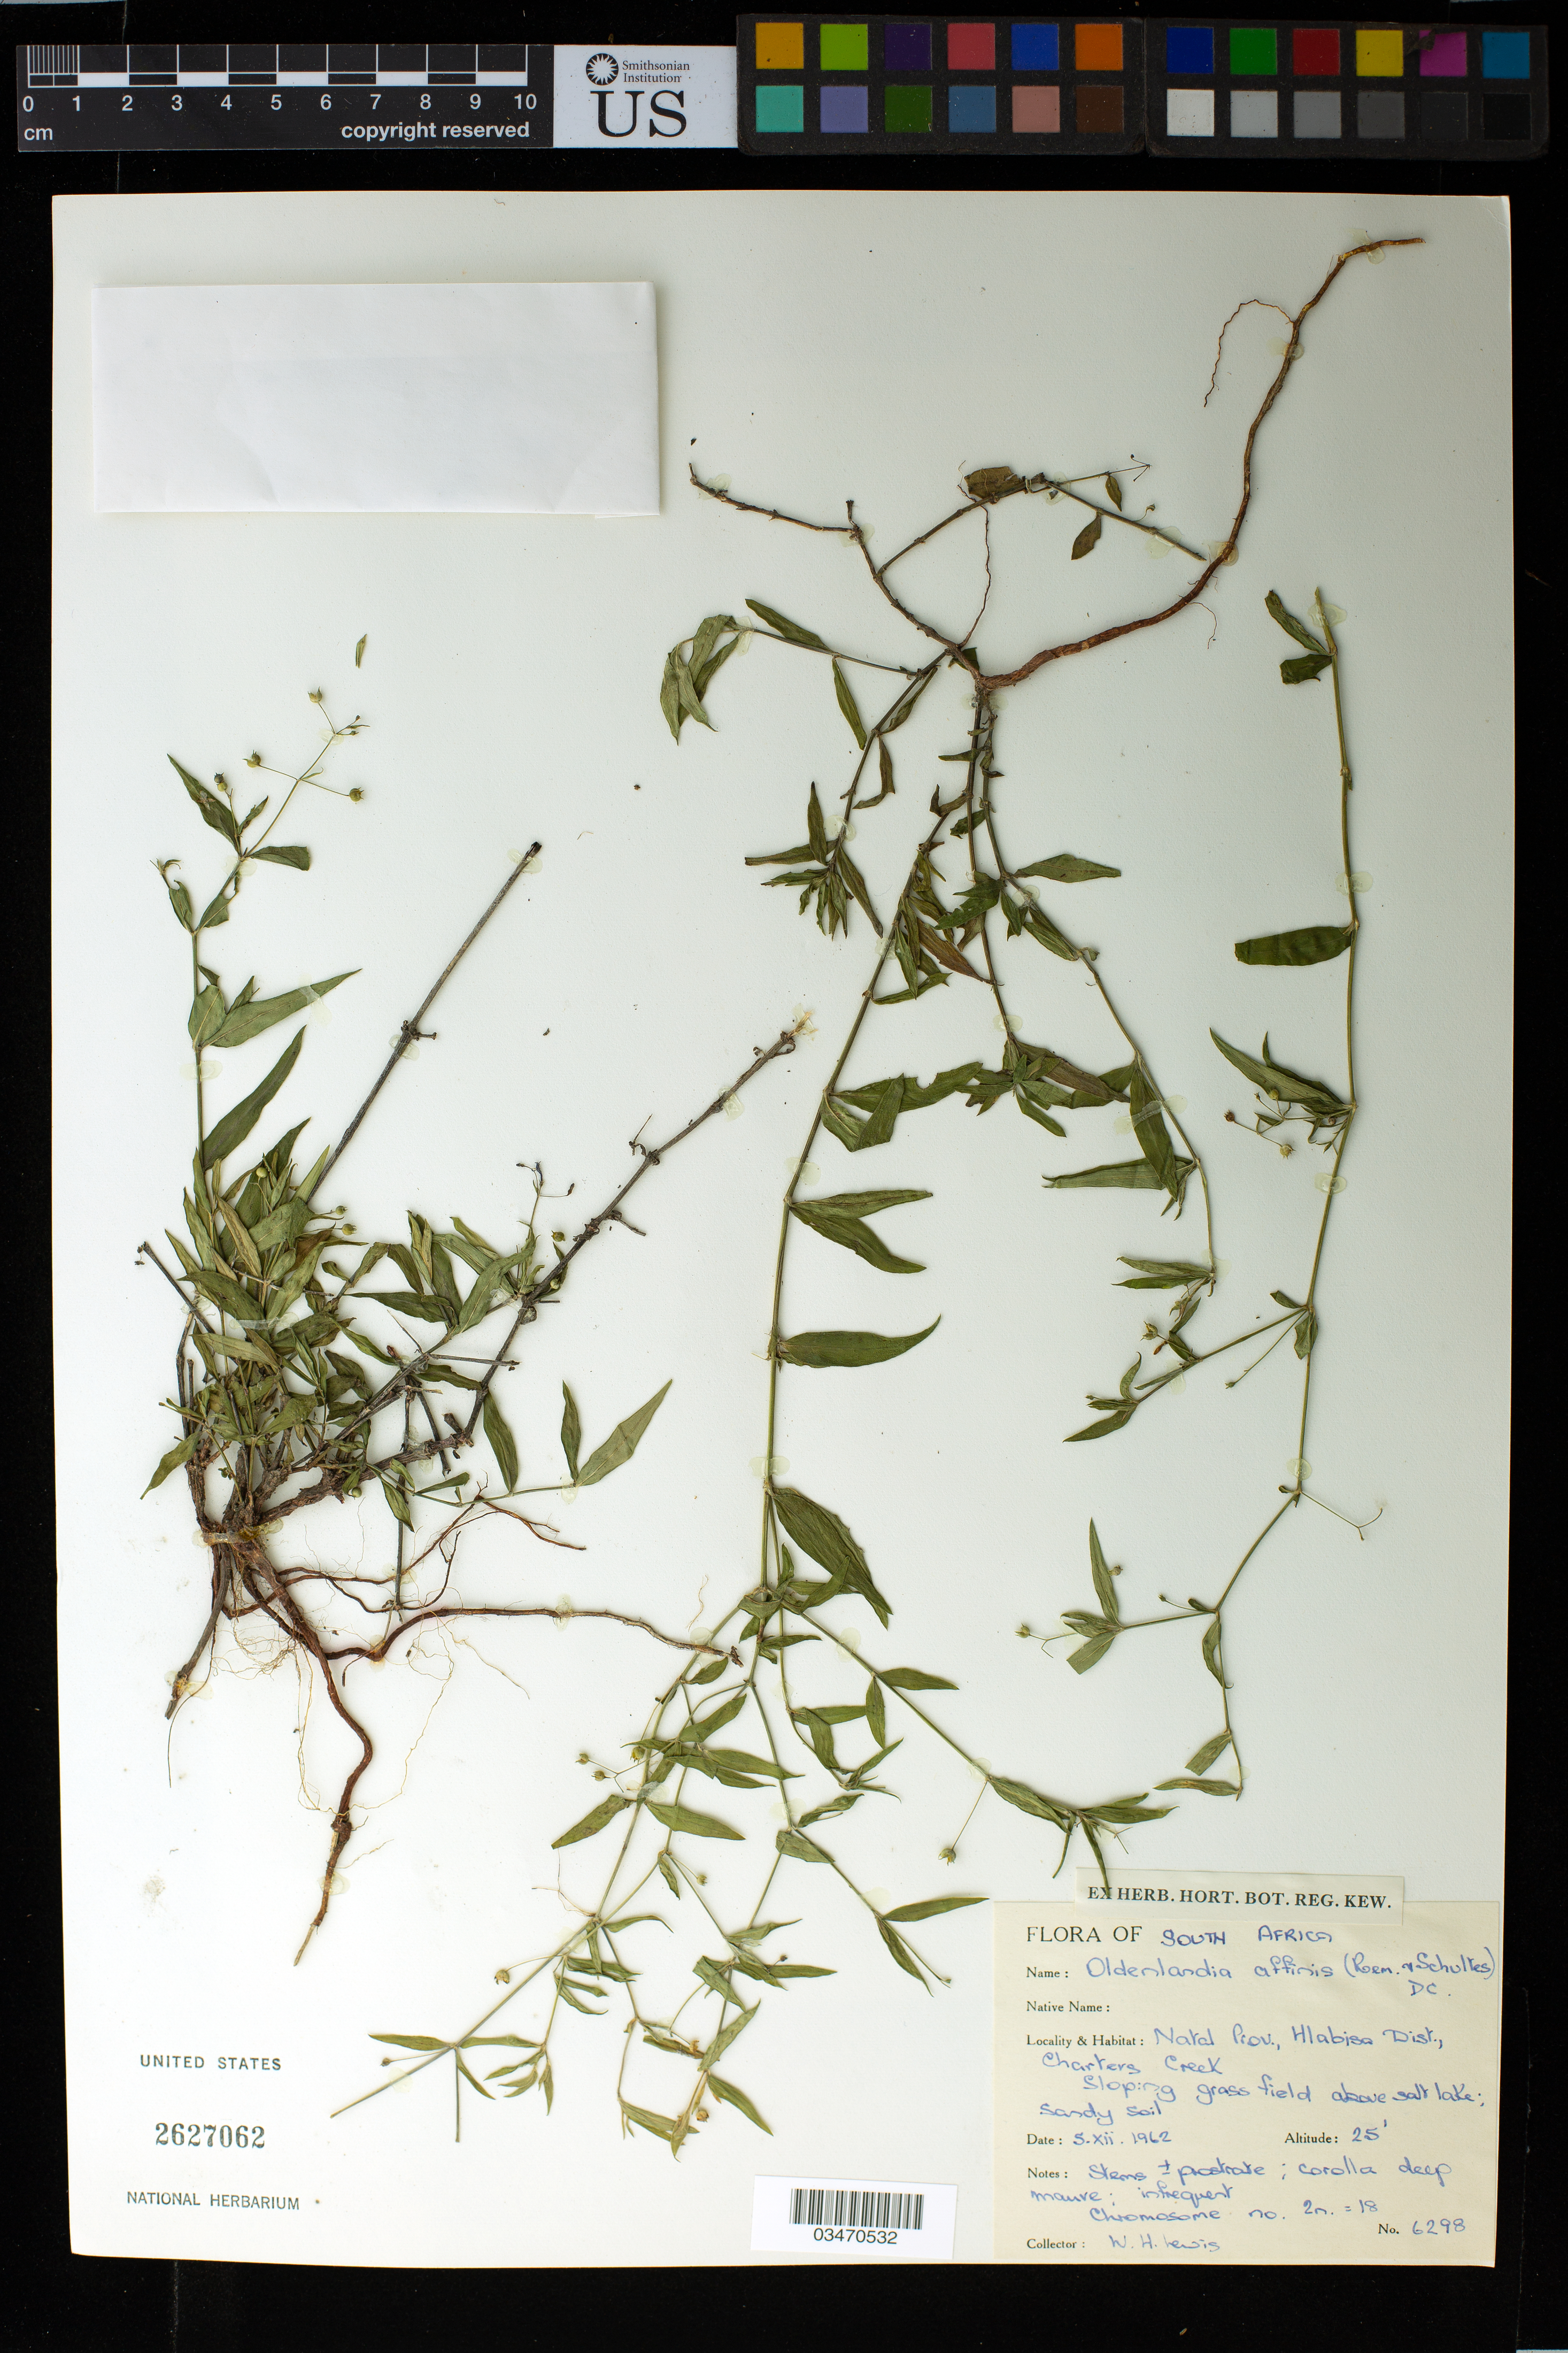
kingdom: Plantae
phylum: Tracheophyta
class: Magnoliopsida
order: Gentianales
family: Rubiaceae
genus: Oldenlandia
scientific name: Oldenlandia affinis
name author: (Roem.) DC.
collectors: W. H. Lewis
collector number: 6298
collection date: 1962-12-05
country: South Africa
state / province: KwaZulu-Natal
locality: Charters creek. Hlabisa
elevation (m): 8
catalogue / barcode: US 2627062